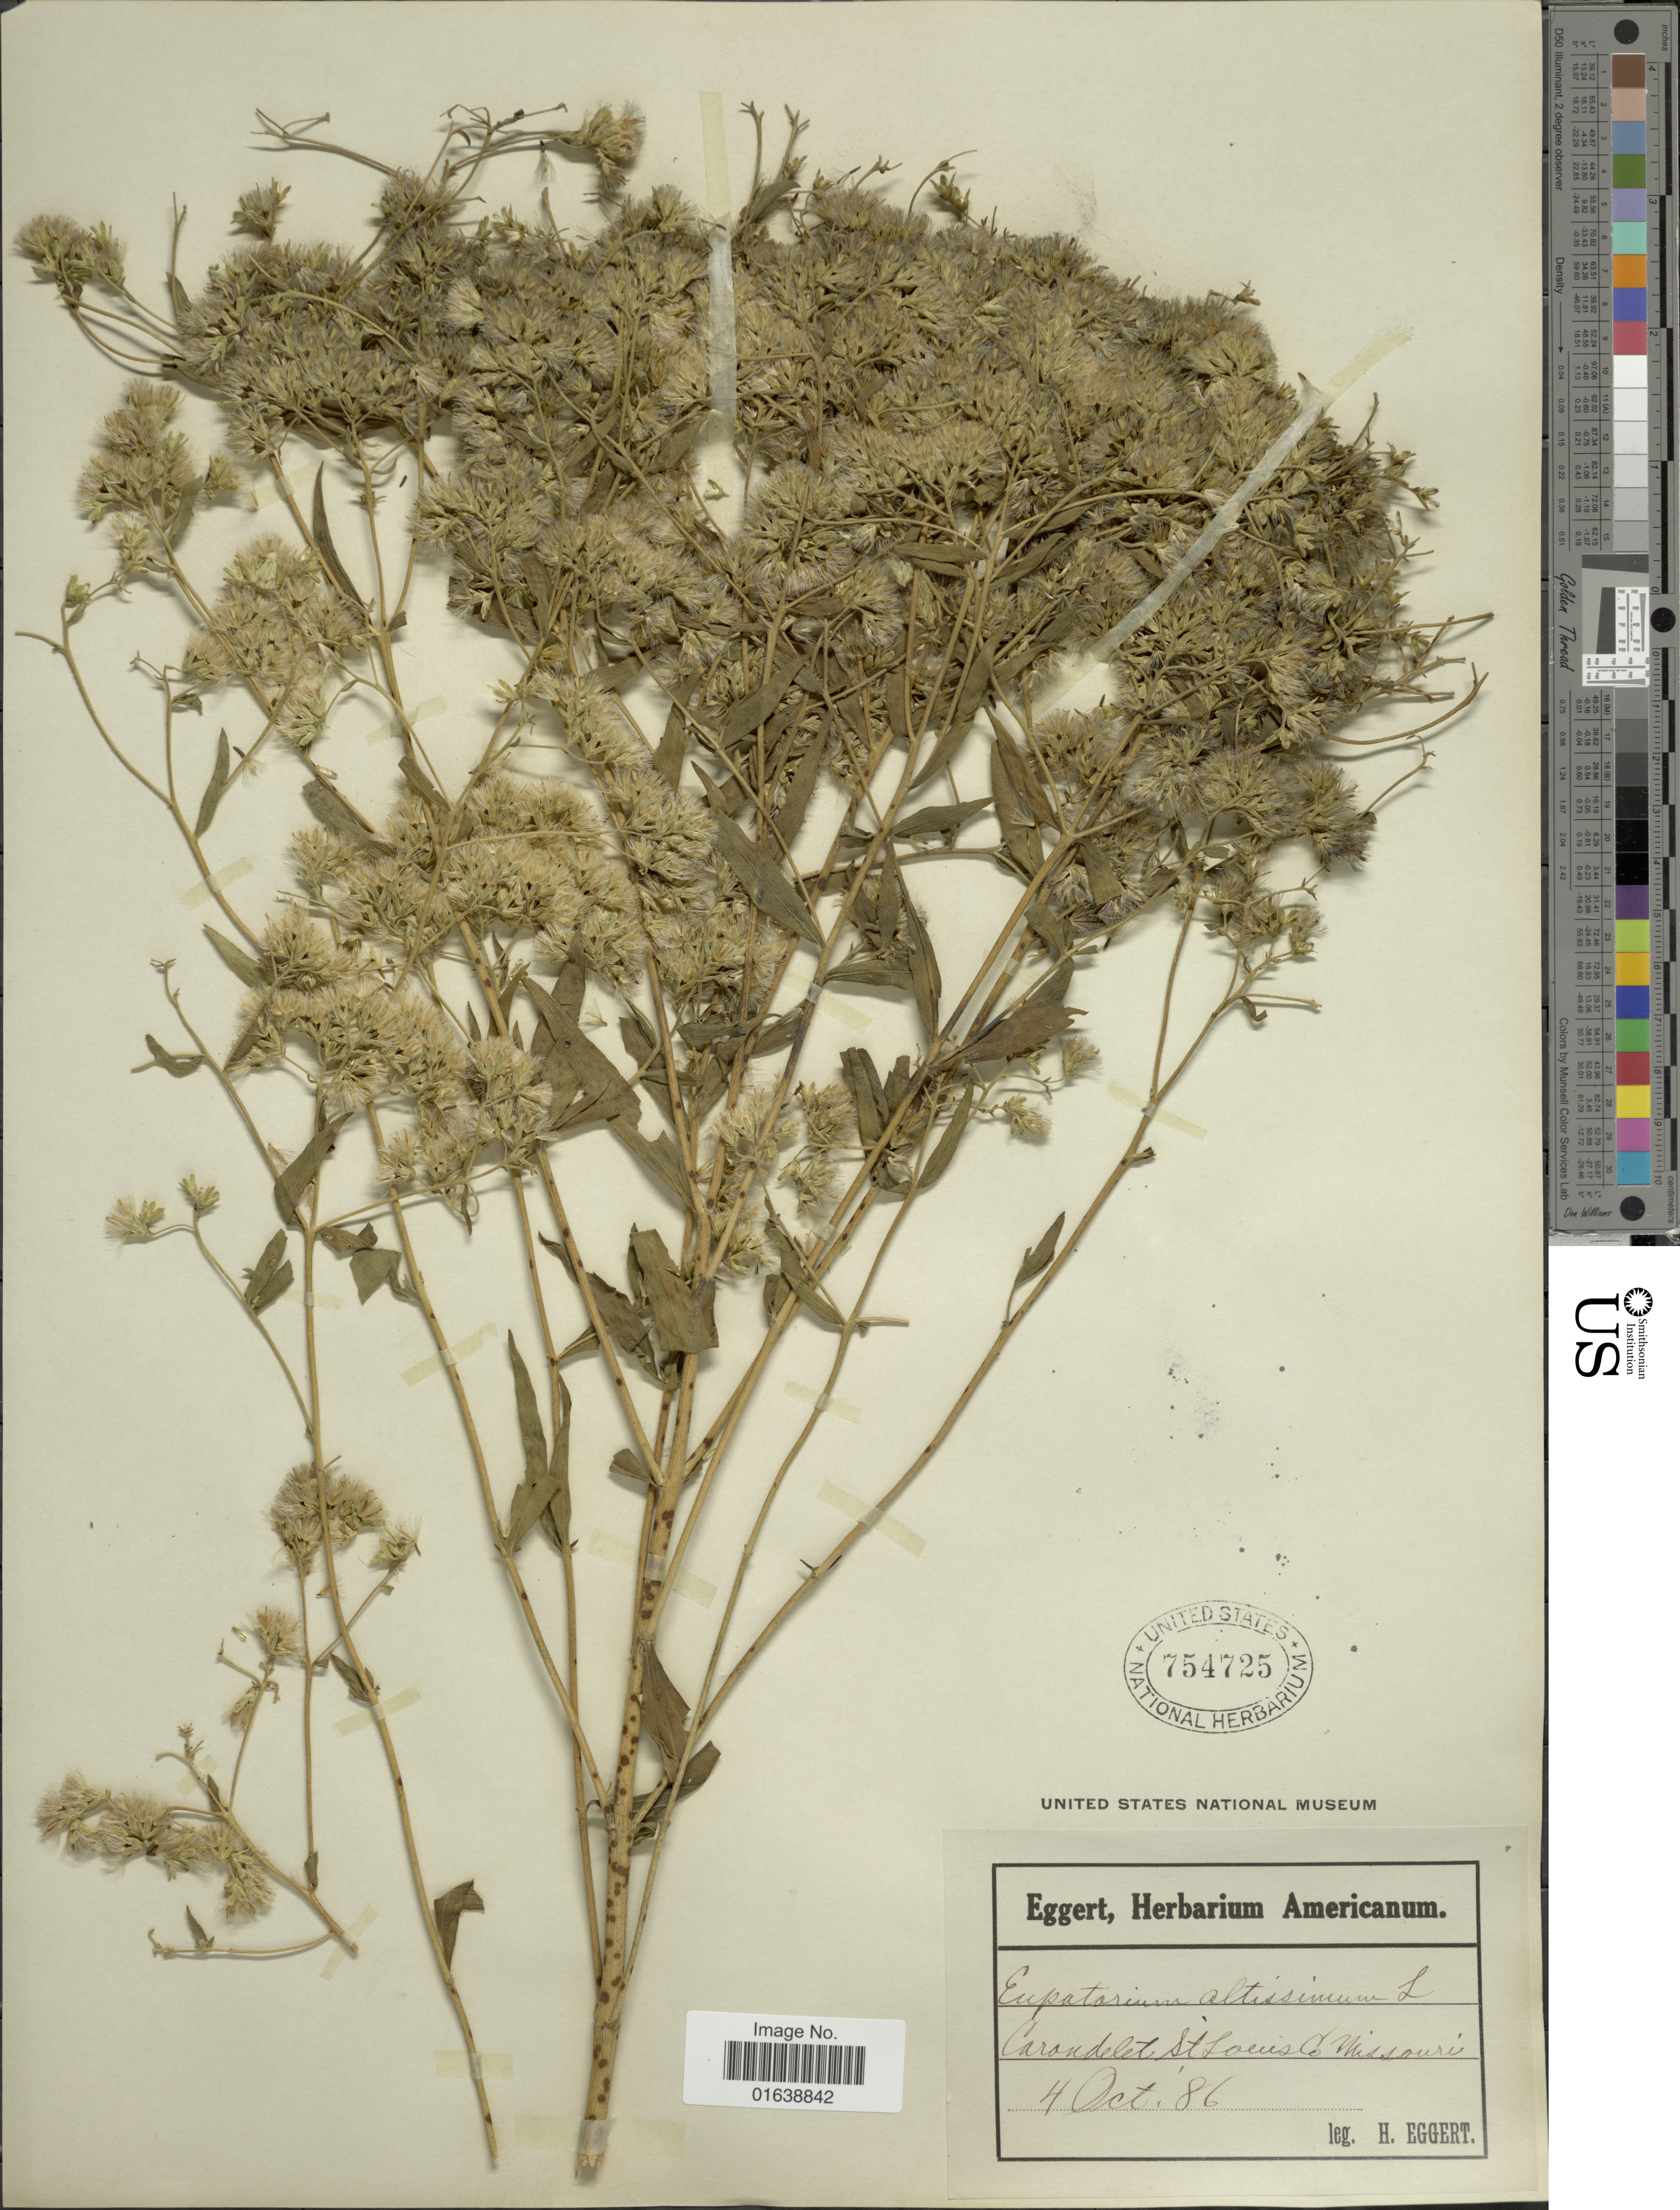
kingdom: Plantae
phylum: Tracheophyta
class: Magnoliopsida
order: Asterales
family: Asteraceae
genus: Eupatorium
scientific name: Eupatorium altissimum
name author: L.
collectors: H. Eggert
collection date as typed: Transcribed d/m/y: 4/10/86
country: United States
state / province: Missouri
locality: Carondelet St. Louis Co.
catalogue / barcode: US 754725